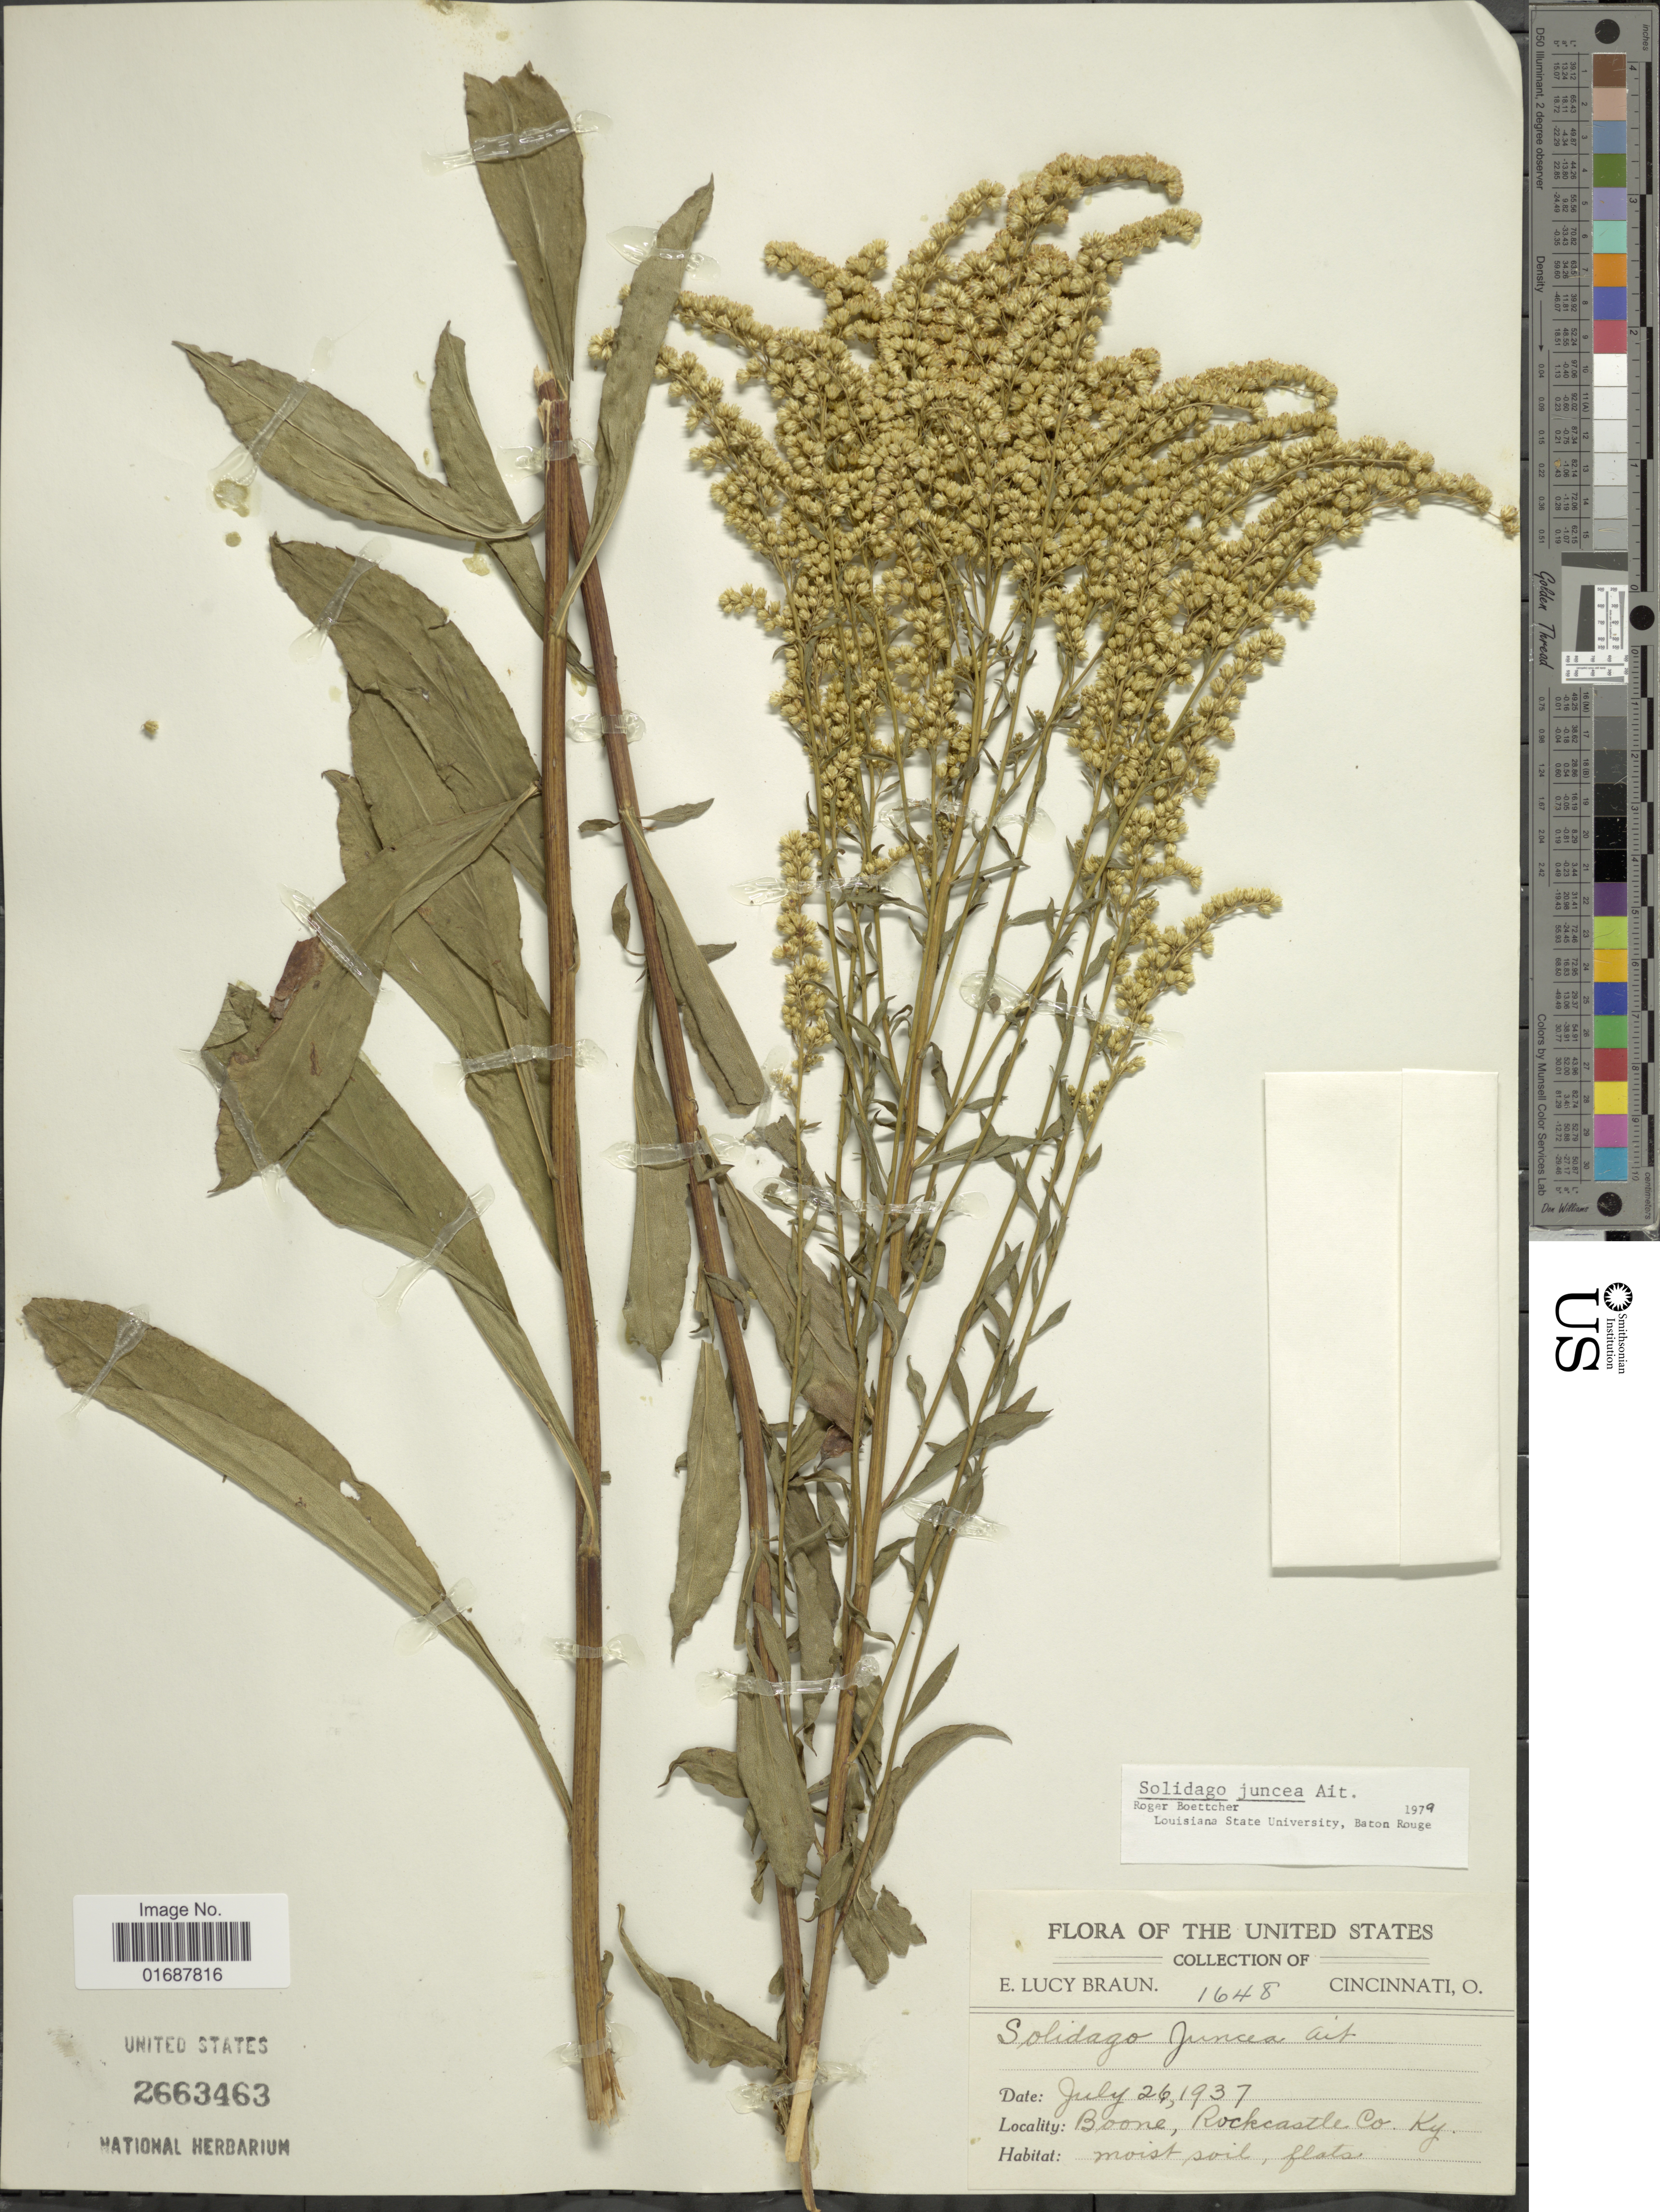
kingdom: Plantae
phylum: Tracheophyta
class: Magnoliopsida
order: Asterales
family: Asteraceae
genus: Solidago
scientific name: Solidago juncea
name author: Aiton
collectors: E. L. Braun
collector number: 1648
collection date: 1937-07-26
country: United States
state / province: Kentucky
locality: Boone, Rockcastle Co.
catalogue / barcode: US 2663463